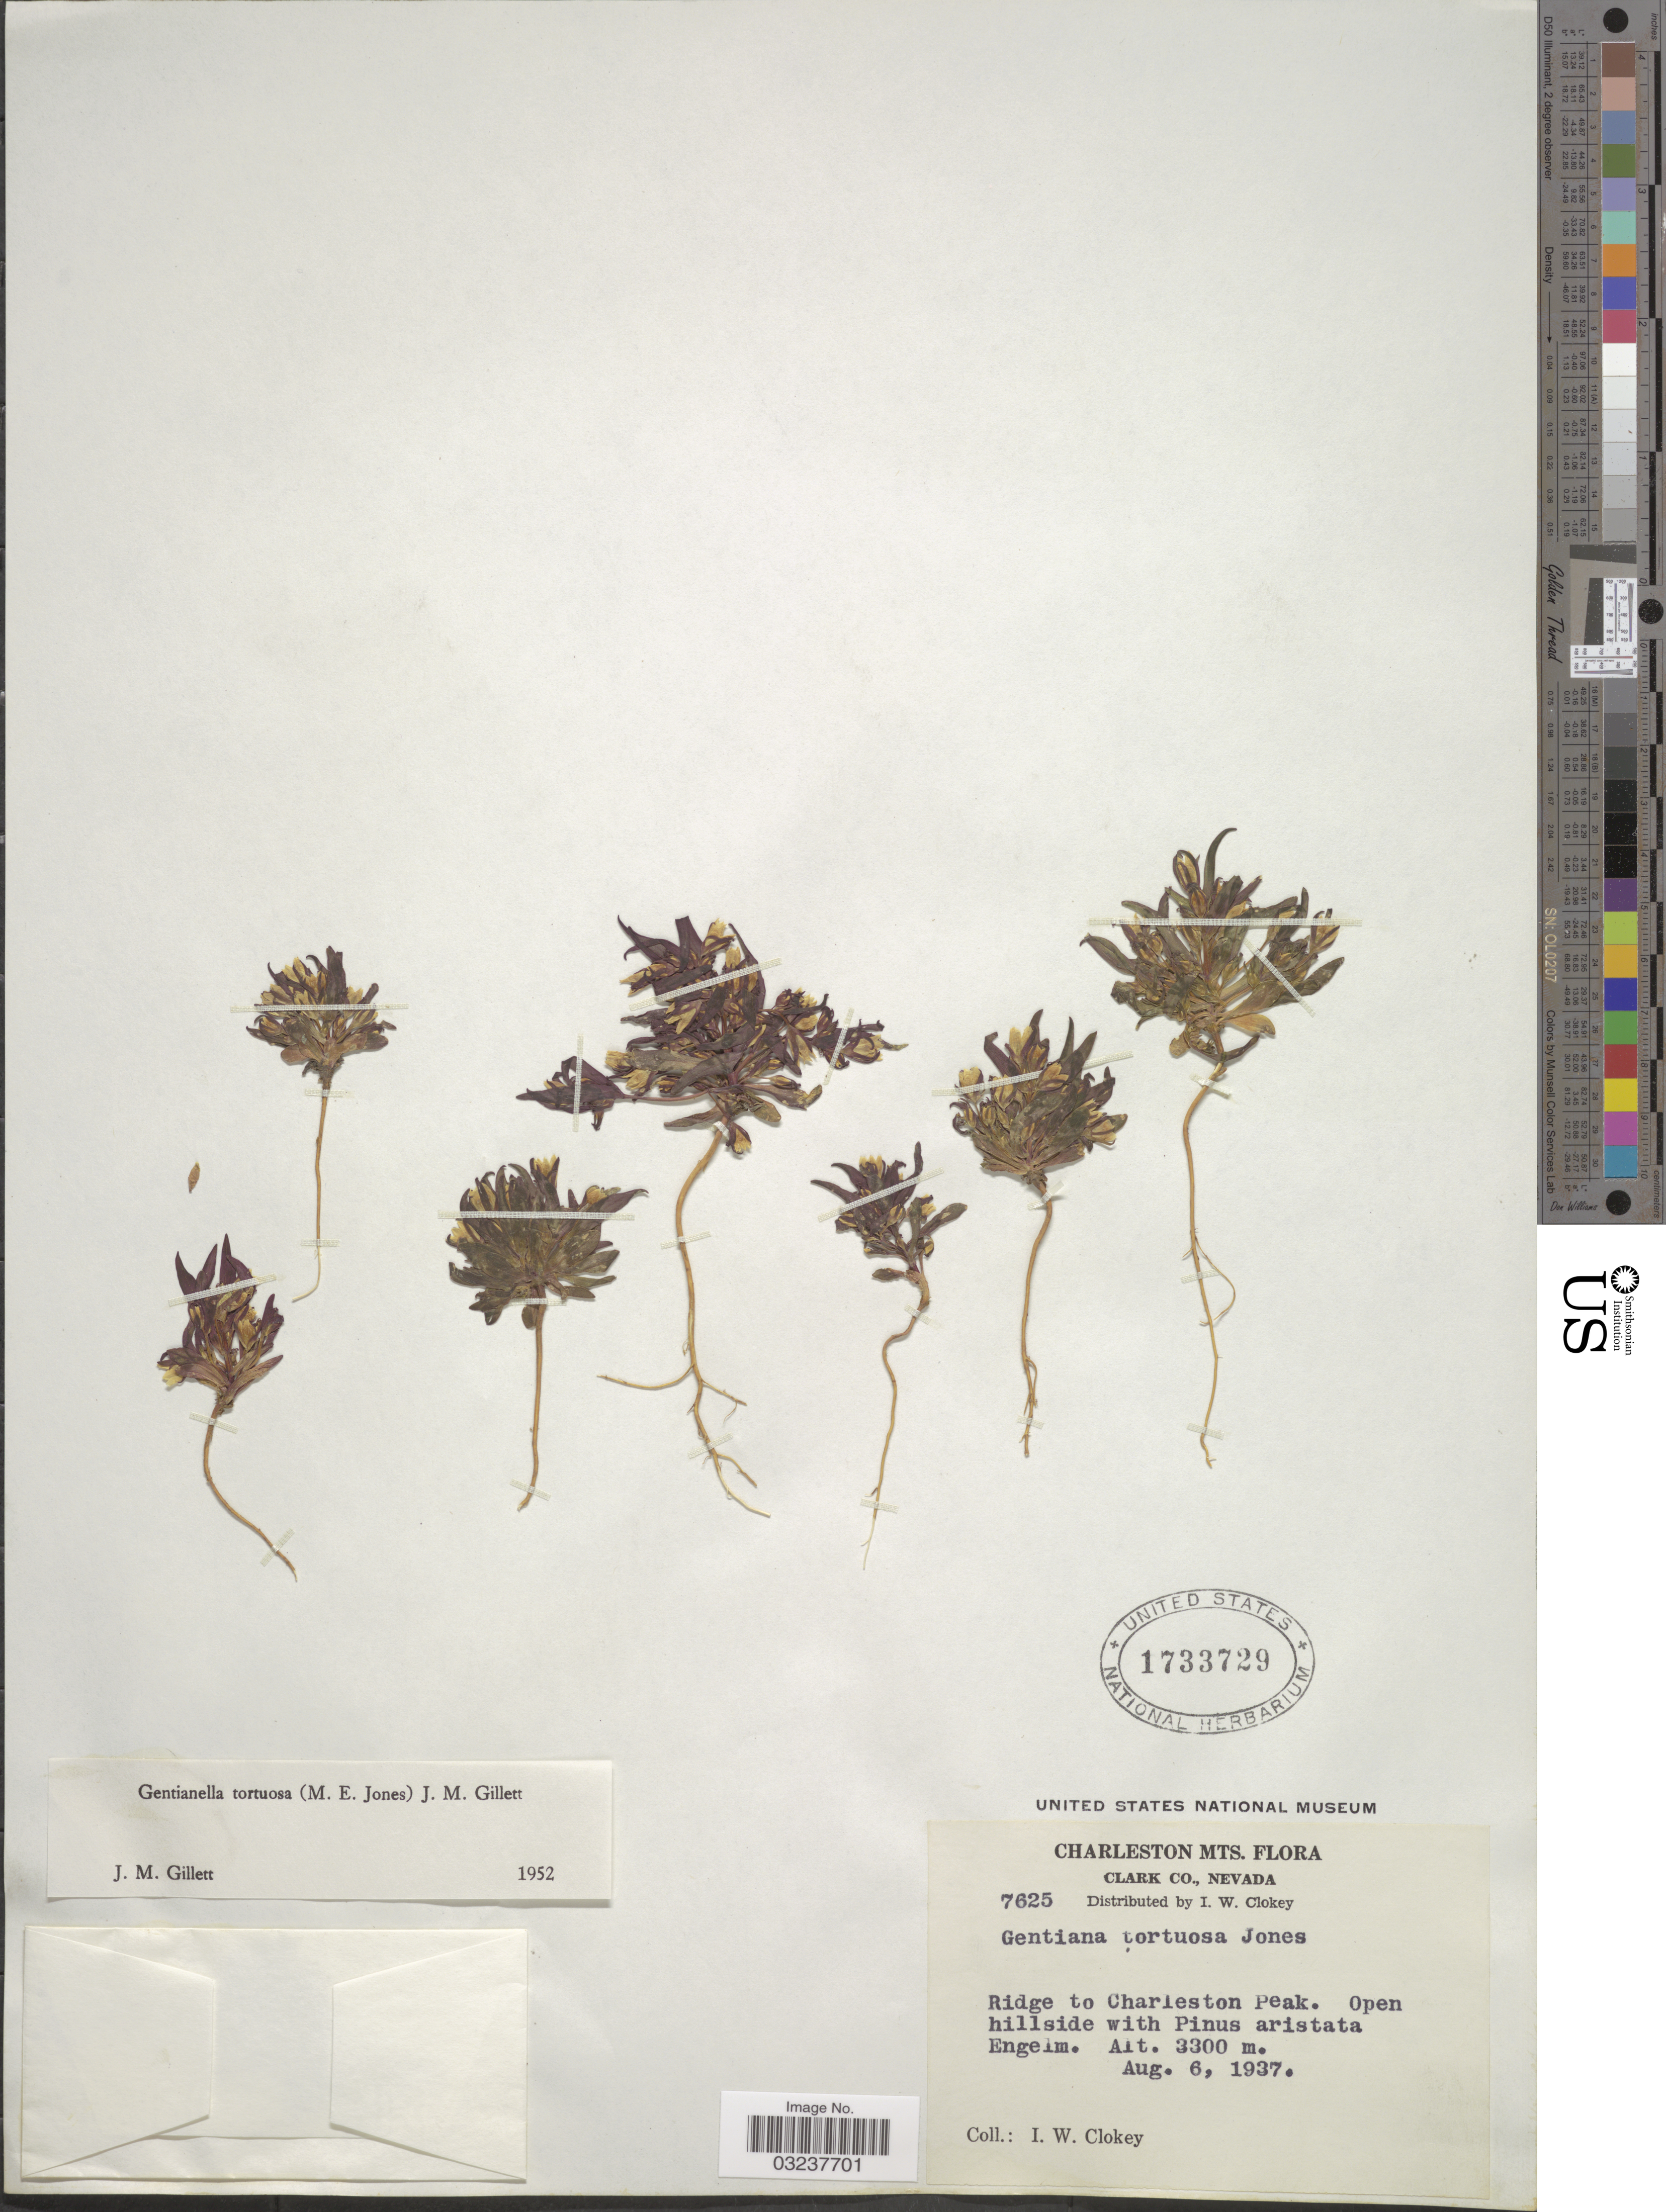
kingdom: Plantae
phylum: Tracheophyta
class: Magnoliopsida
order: Gentianales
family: Gentianaceae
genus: Gentianella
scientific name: Gentianella tortuosa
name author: (M.E. Jones) J.M. Gillett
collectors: I. W. Clokey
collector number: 7625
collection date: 1937-08-06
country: United States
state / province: Nevada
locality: Charleston Mts., Clark Co., Ridge to Charleston Peak.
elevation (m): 3300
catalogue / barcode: US 1733729